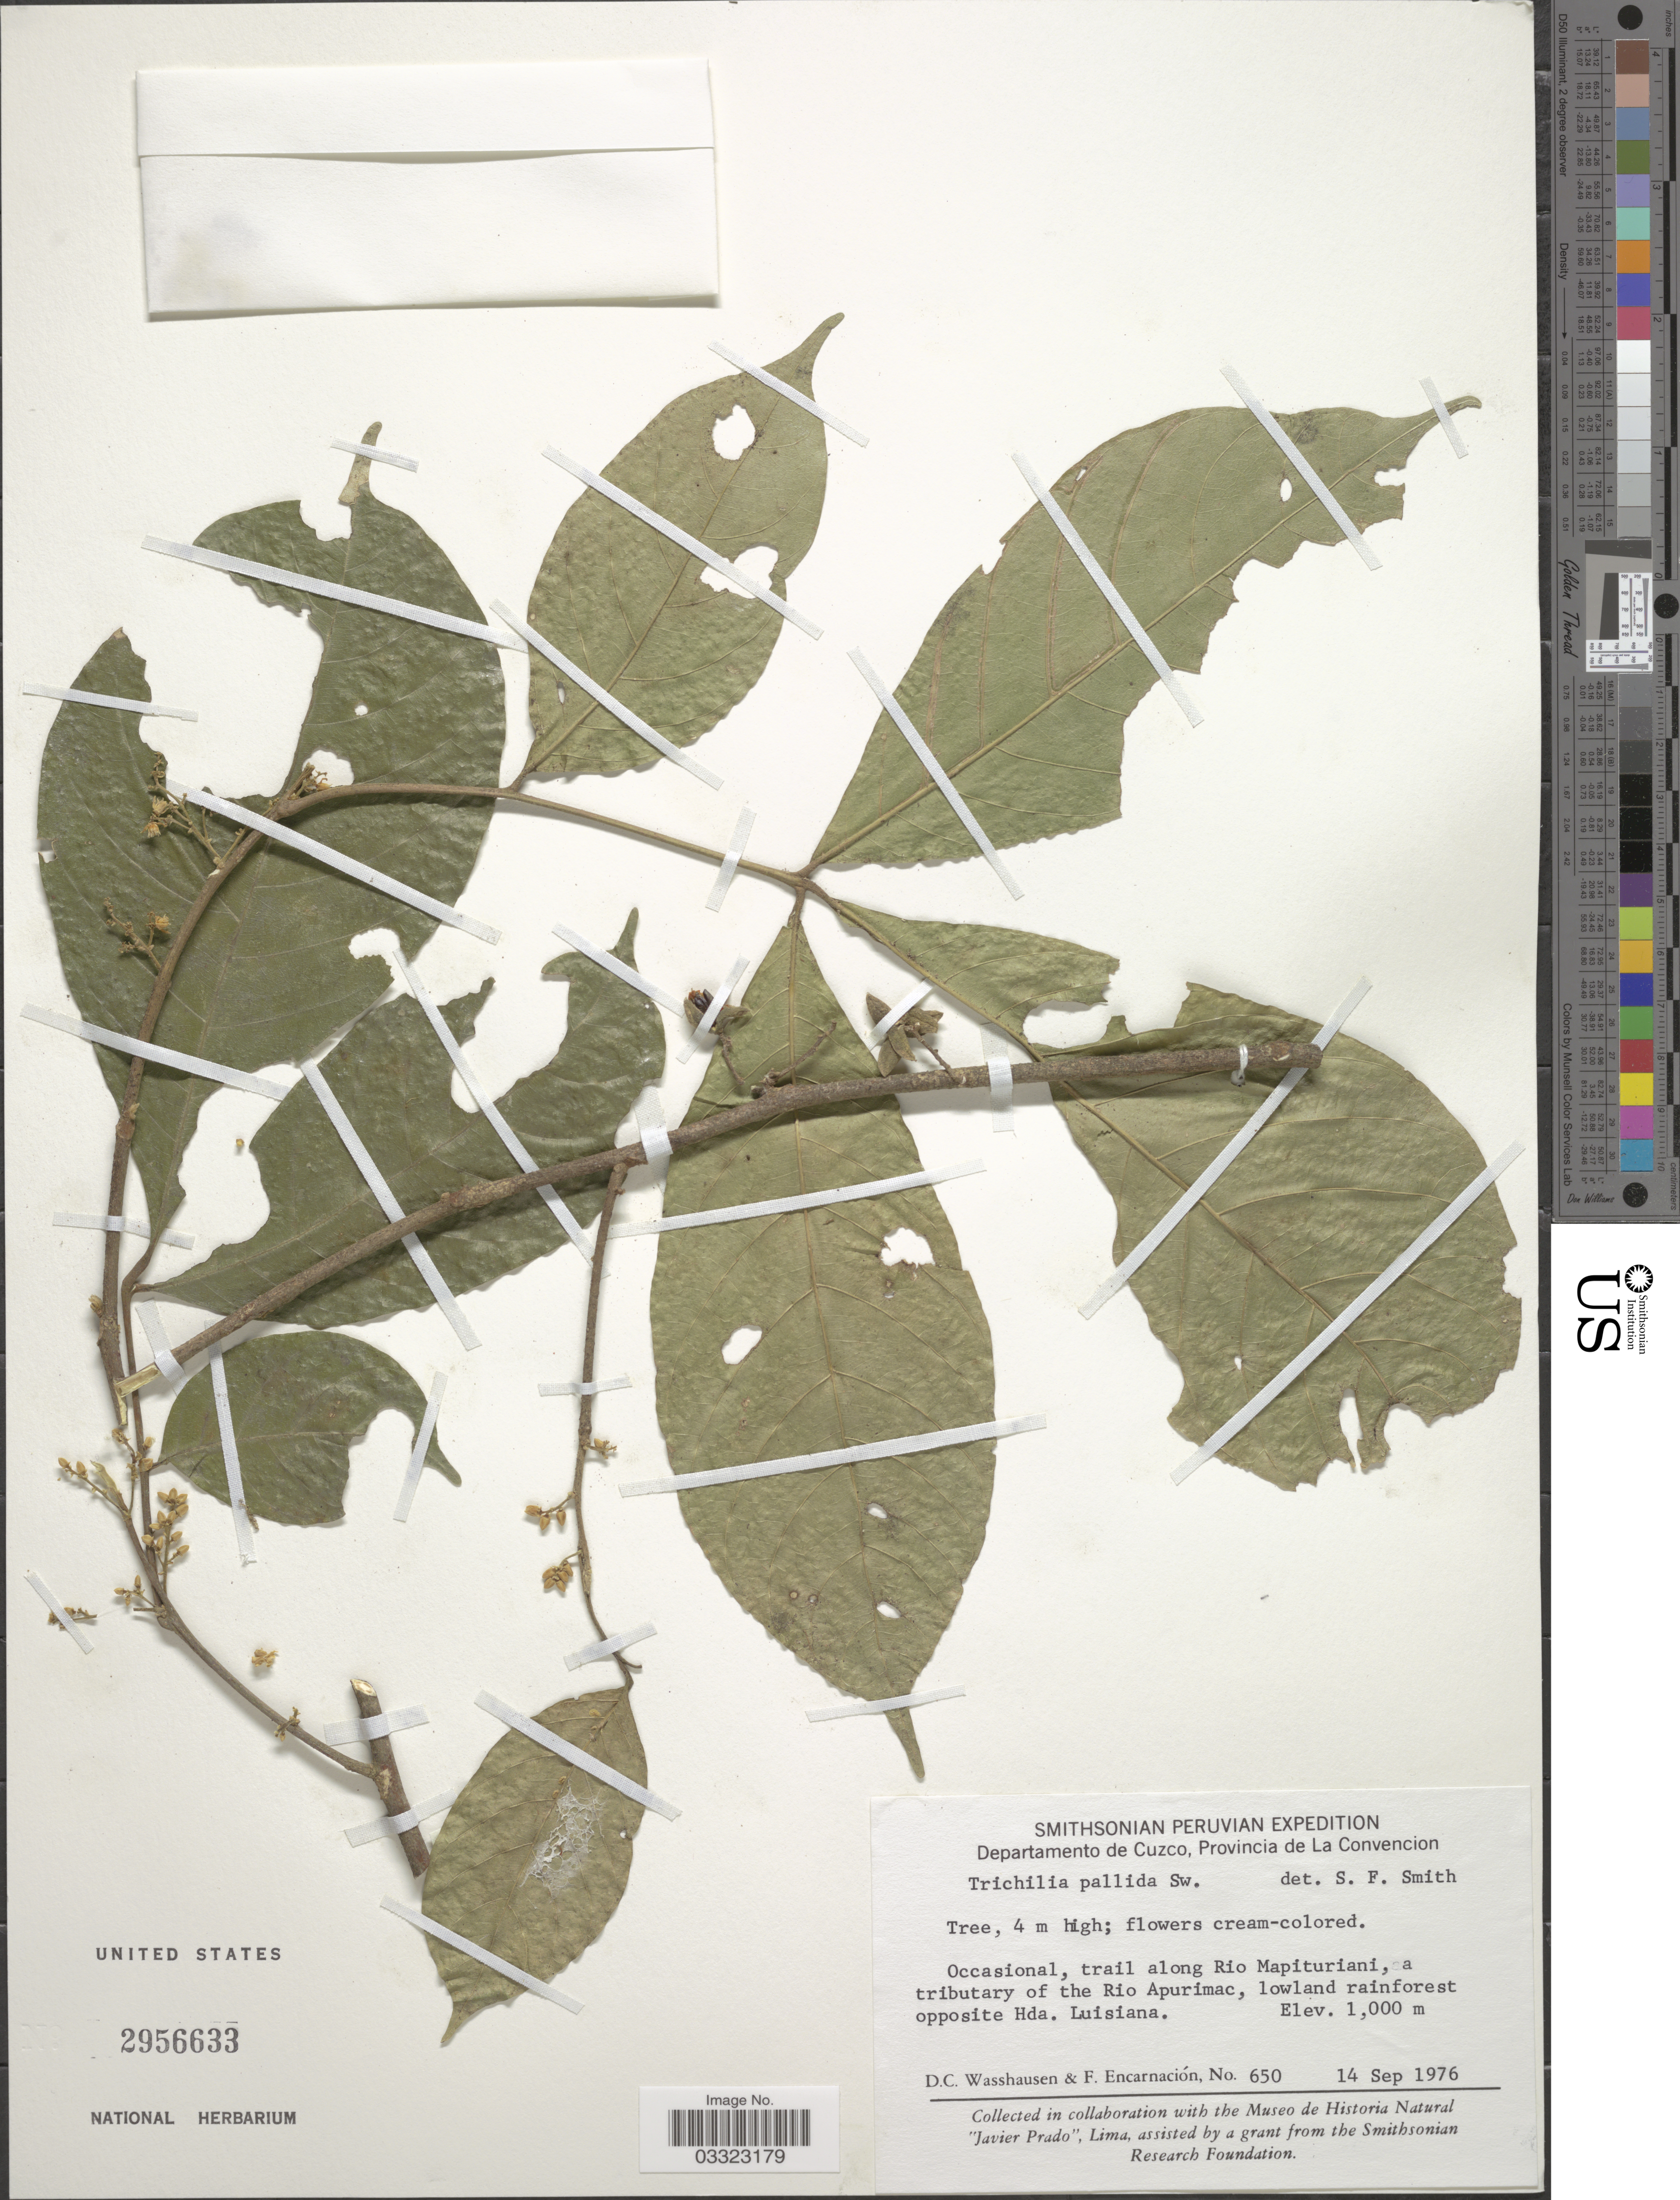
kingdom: Plantae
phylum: Tracheophyta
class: Magnoliopsida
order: Sapindales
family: Meliaceae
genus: Trichilia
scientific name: Trichilia pallida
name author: Sw.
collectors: D. C. Wasshausen & F. Encarnación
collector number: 650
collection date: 1976-09-14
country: Peru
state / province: Cusco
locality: Departamento de Cuzco, Provincia de La Convencion. Occasional, trail along Rio Mapiturianai, a tributary of the Rio Apurimac, lowland rainforest opposite Hda. Luisiana.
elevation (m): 1000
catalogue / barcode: US 2956633